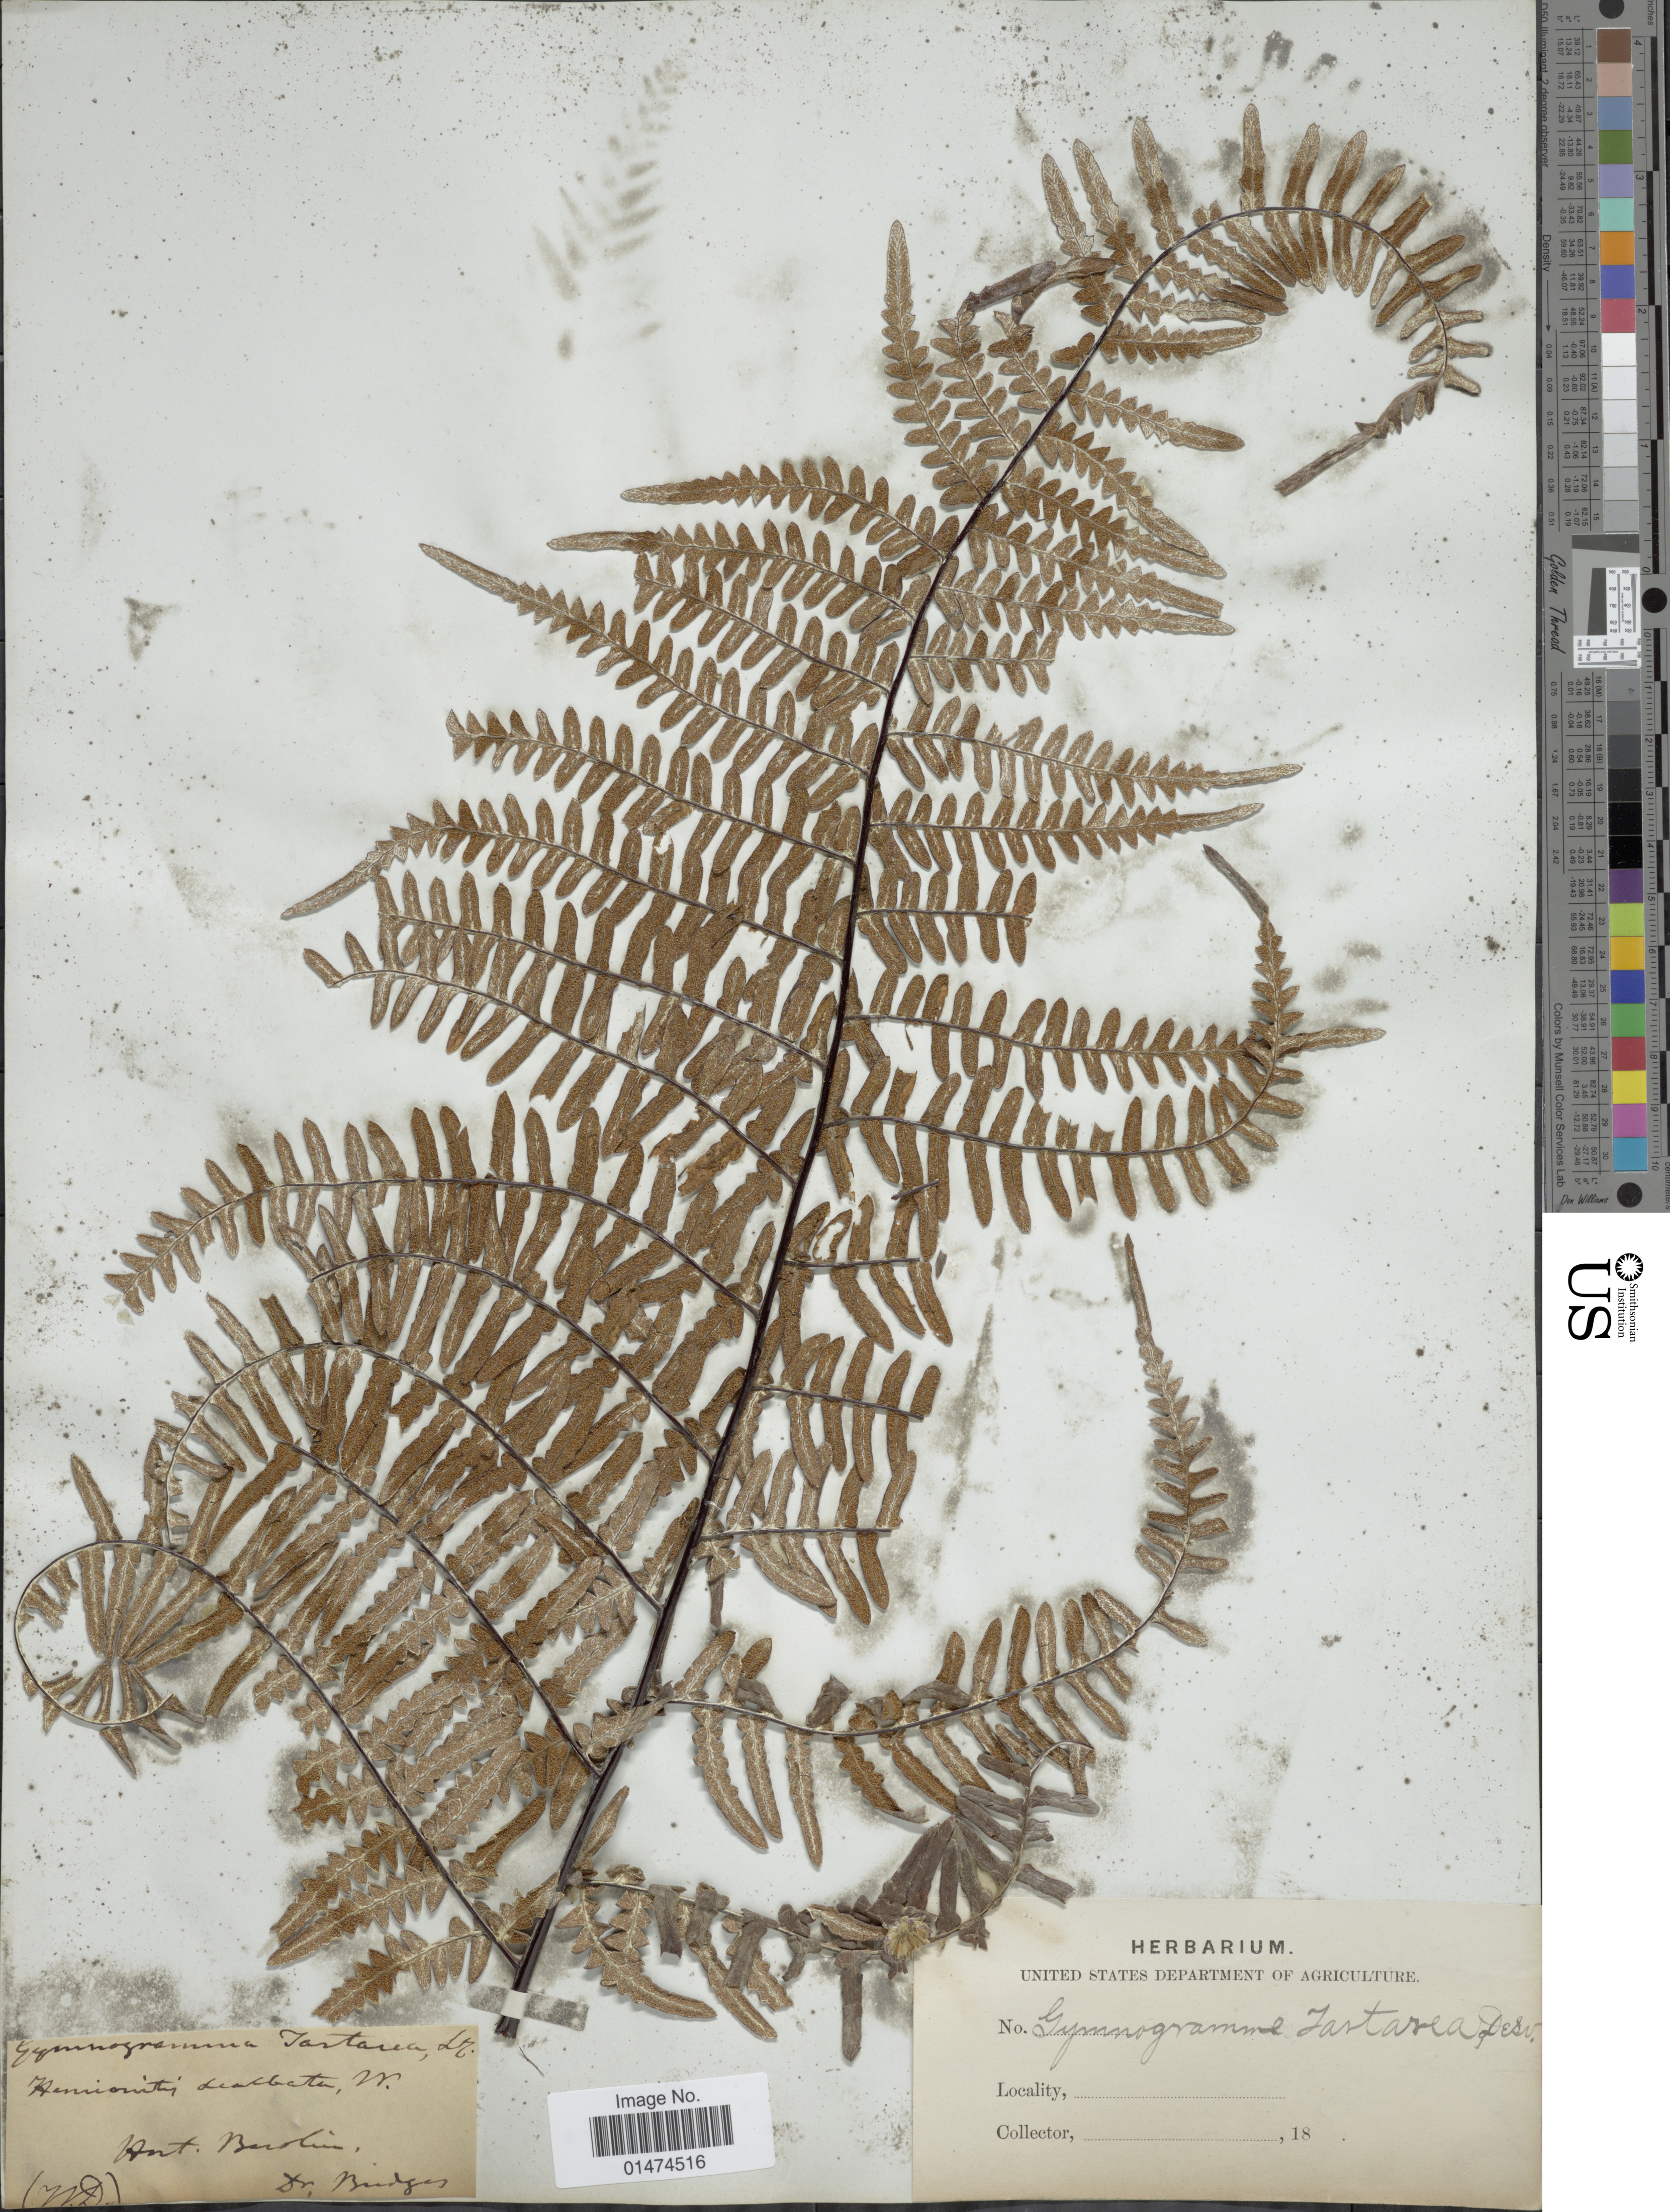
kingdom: Plantae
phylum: Tracheophyta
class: Polypodiopsida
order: Polypodiales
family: Pteridaceae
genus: Pityrogramma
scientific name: Pityrogramma ebenea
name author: (L.) Proctor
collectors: Dr Bridges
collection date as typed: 18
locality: Hort Berolini [interpreted]